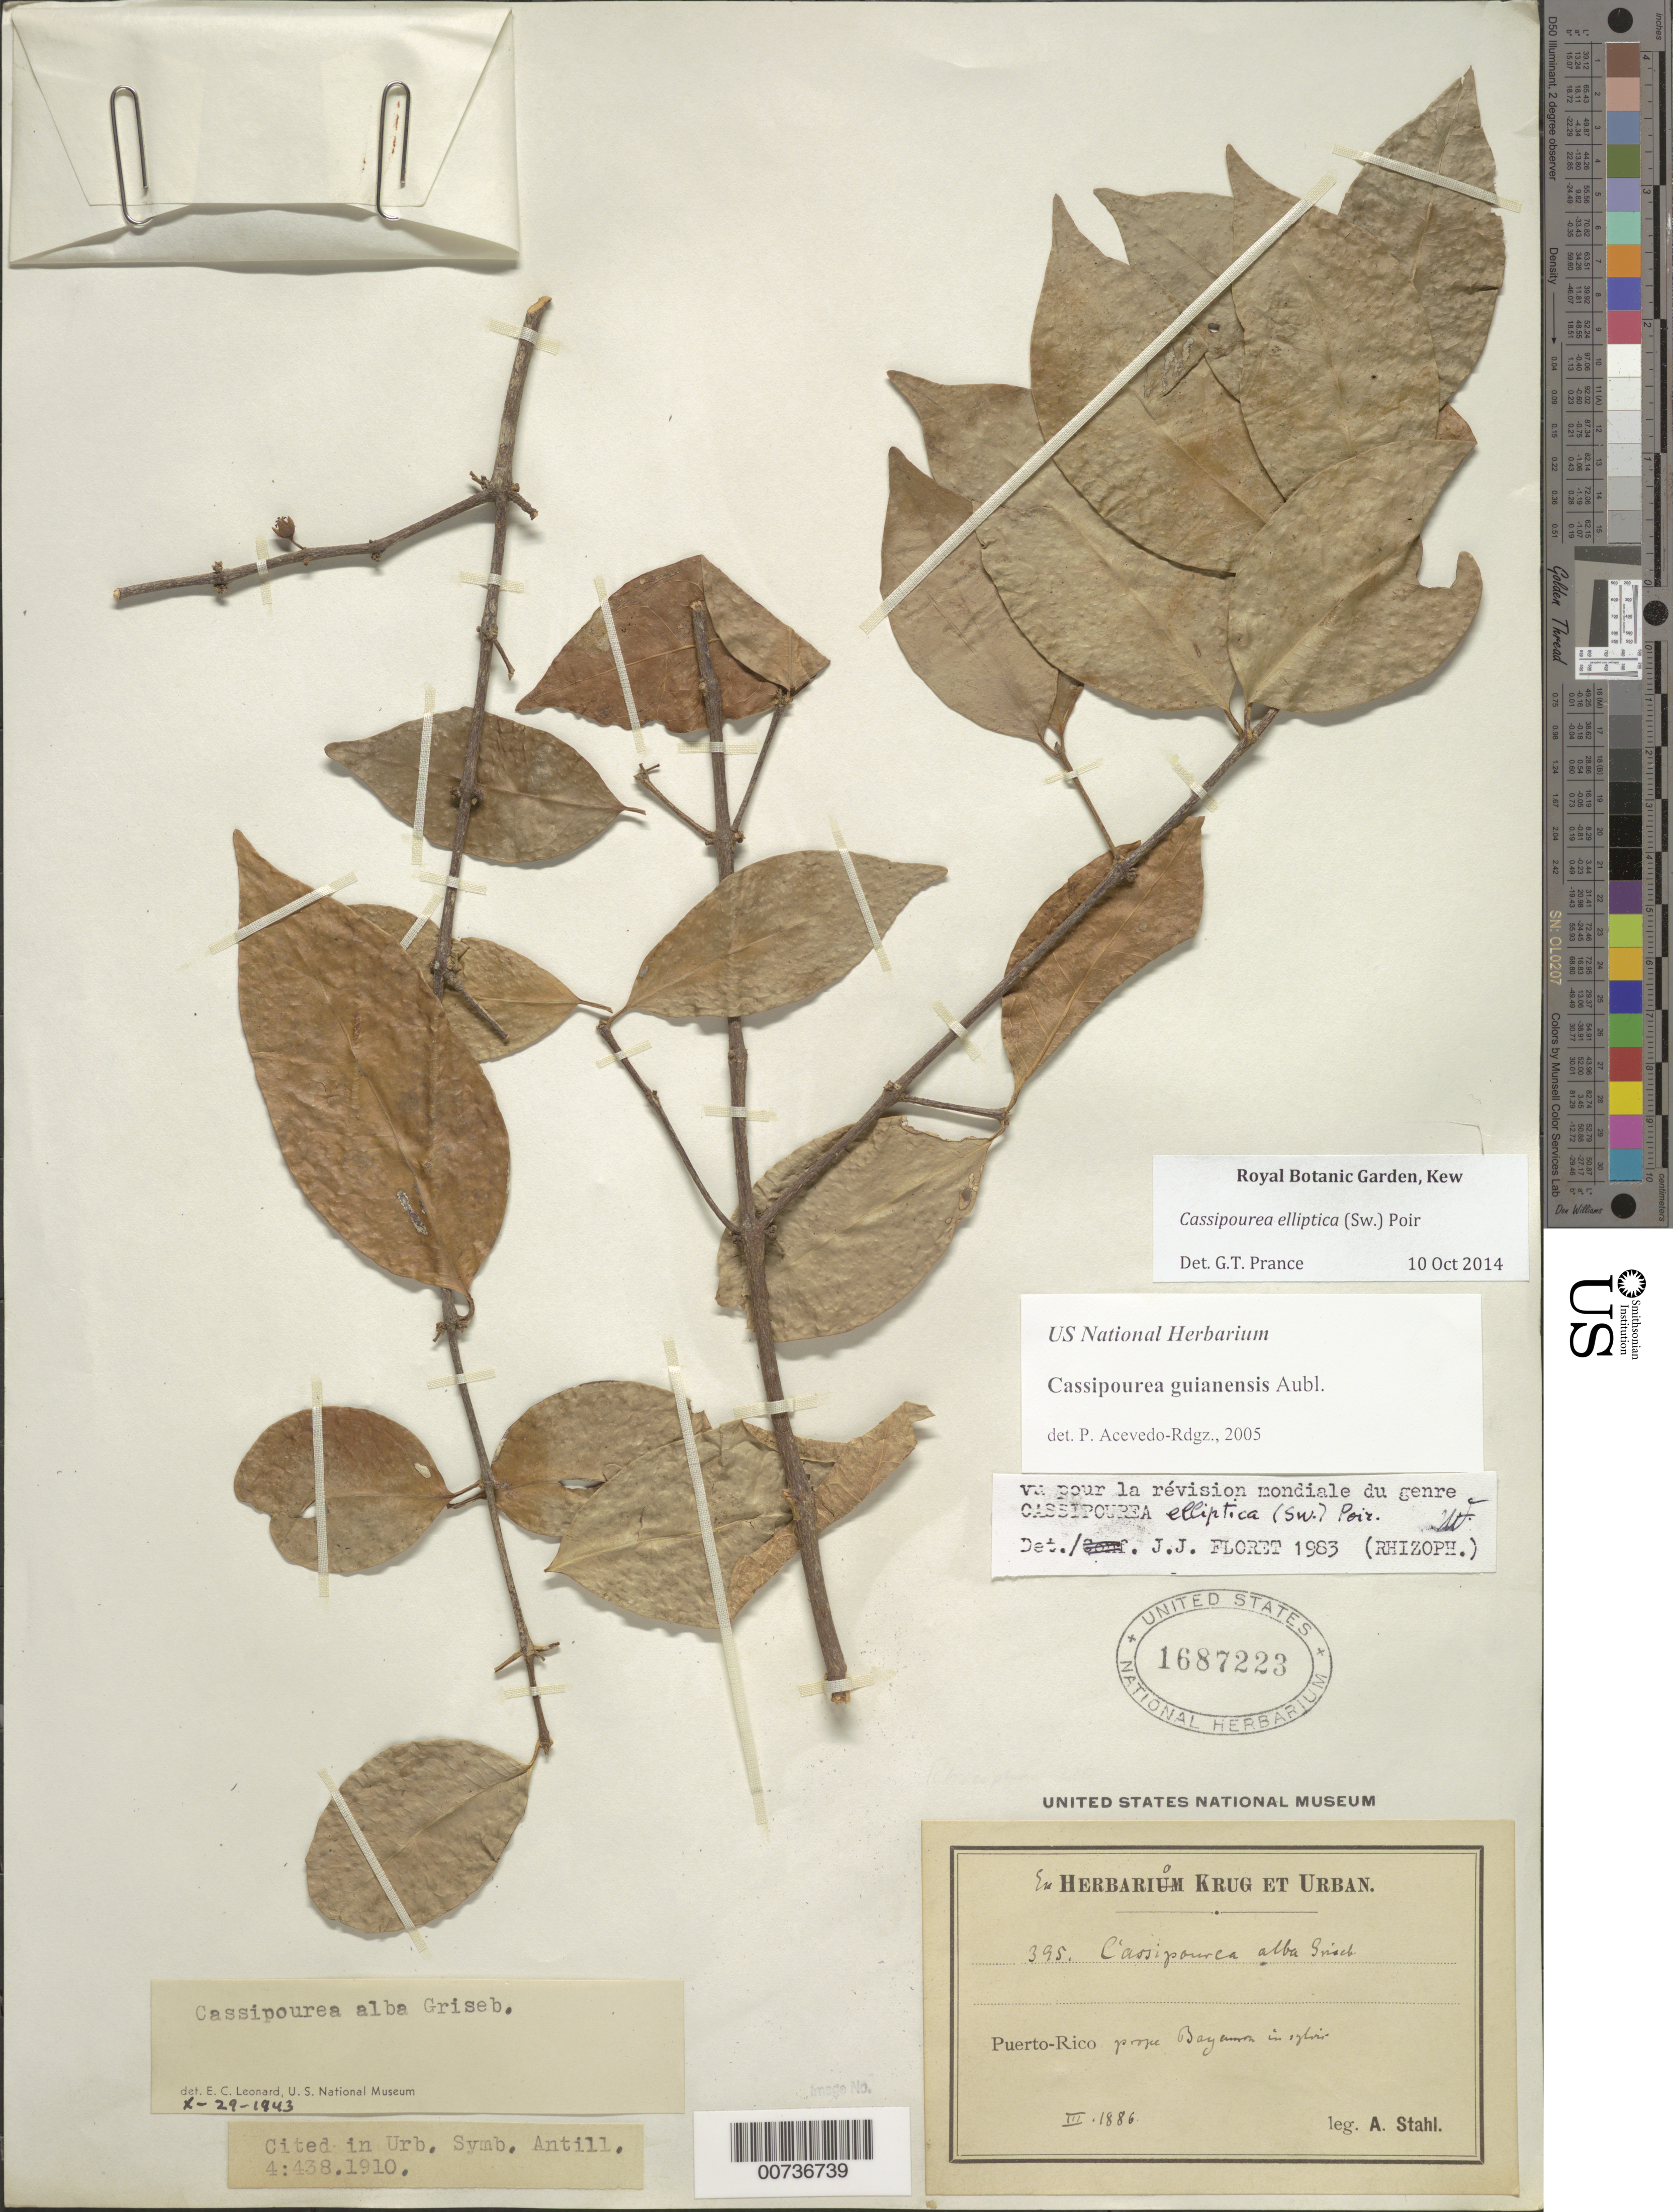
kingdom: Plantae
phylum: Tracheophyta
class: Magnoliopsida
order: Malpighiales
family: Rhizophoraceae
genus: Cassipourea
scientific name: Cassipourea elliptica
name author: (Sw.) Poir.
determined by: Prance, G. T.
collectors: A. Stahl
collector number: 395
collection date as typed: Mar 1886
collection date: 1886-03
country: Puerto Rico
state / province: Bayamón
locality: Prope Bayamón in sylvis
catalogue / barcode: US 1687223